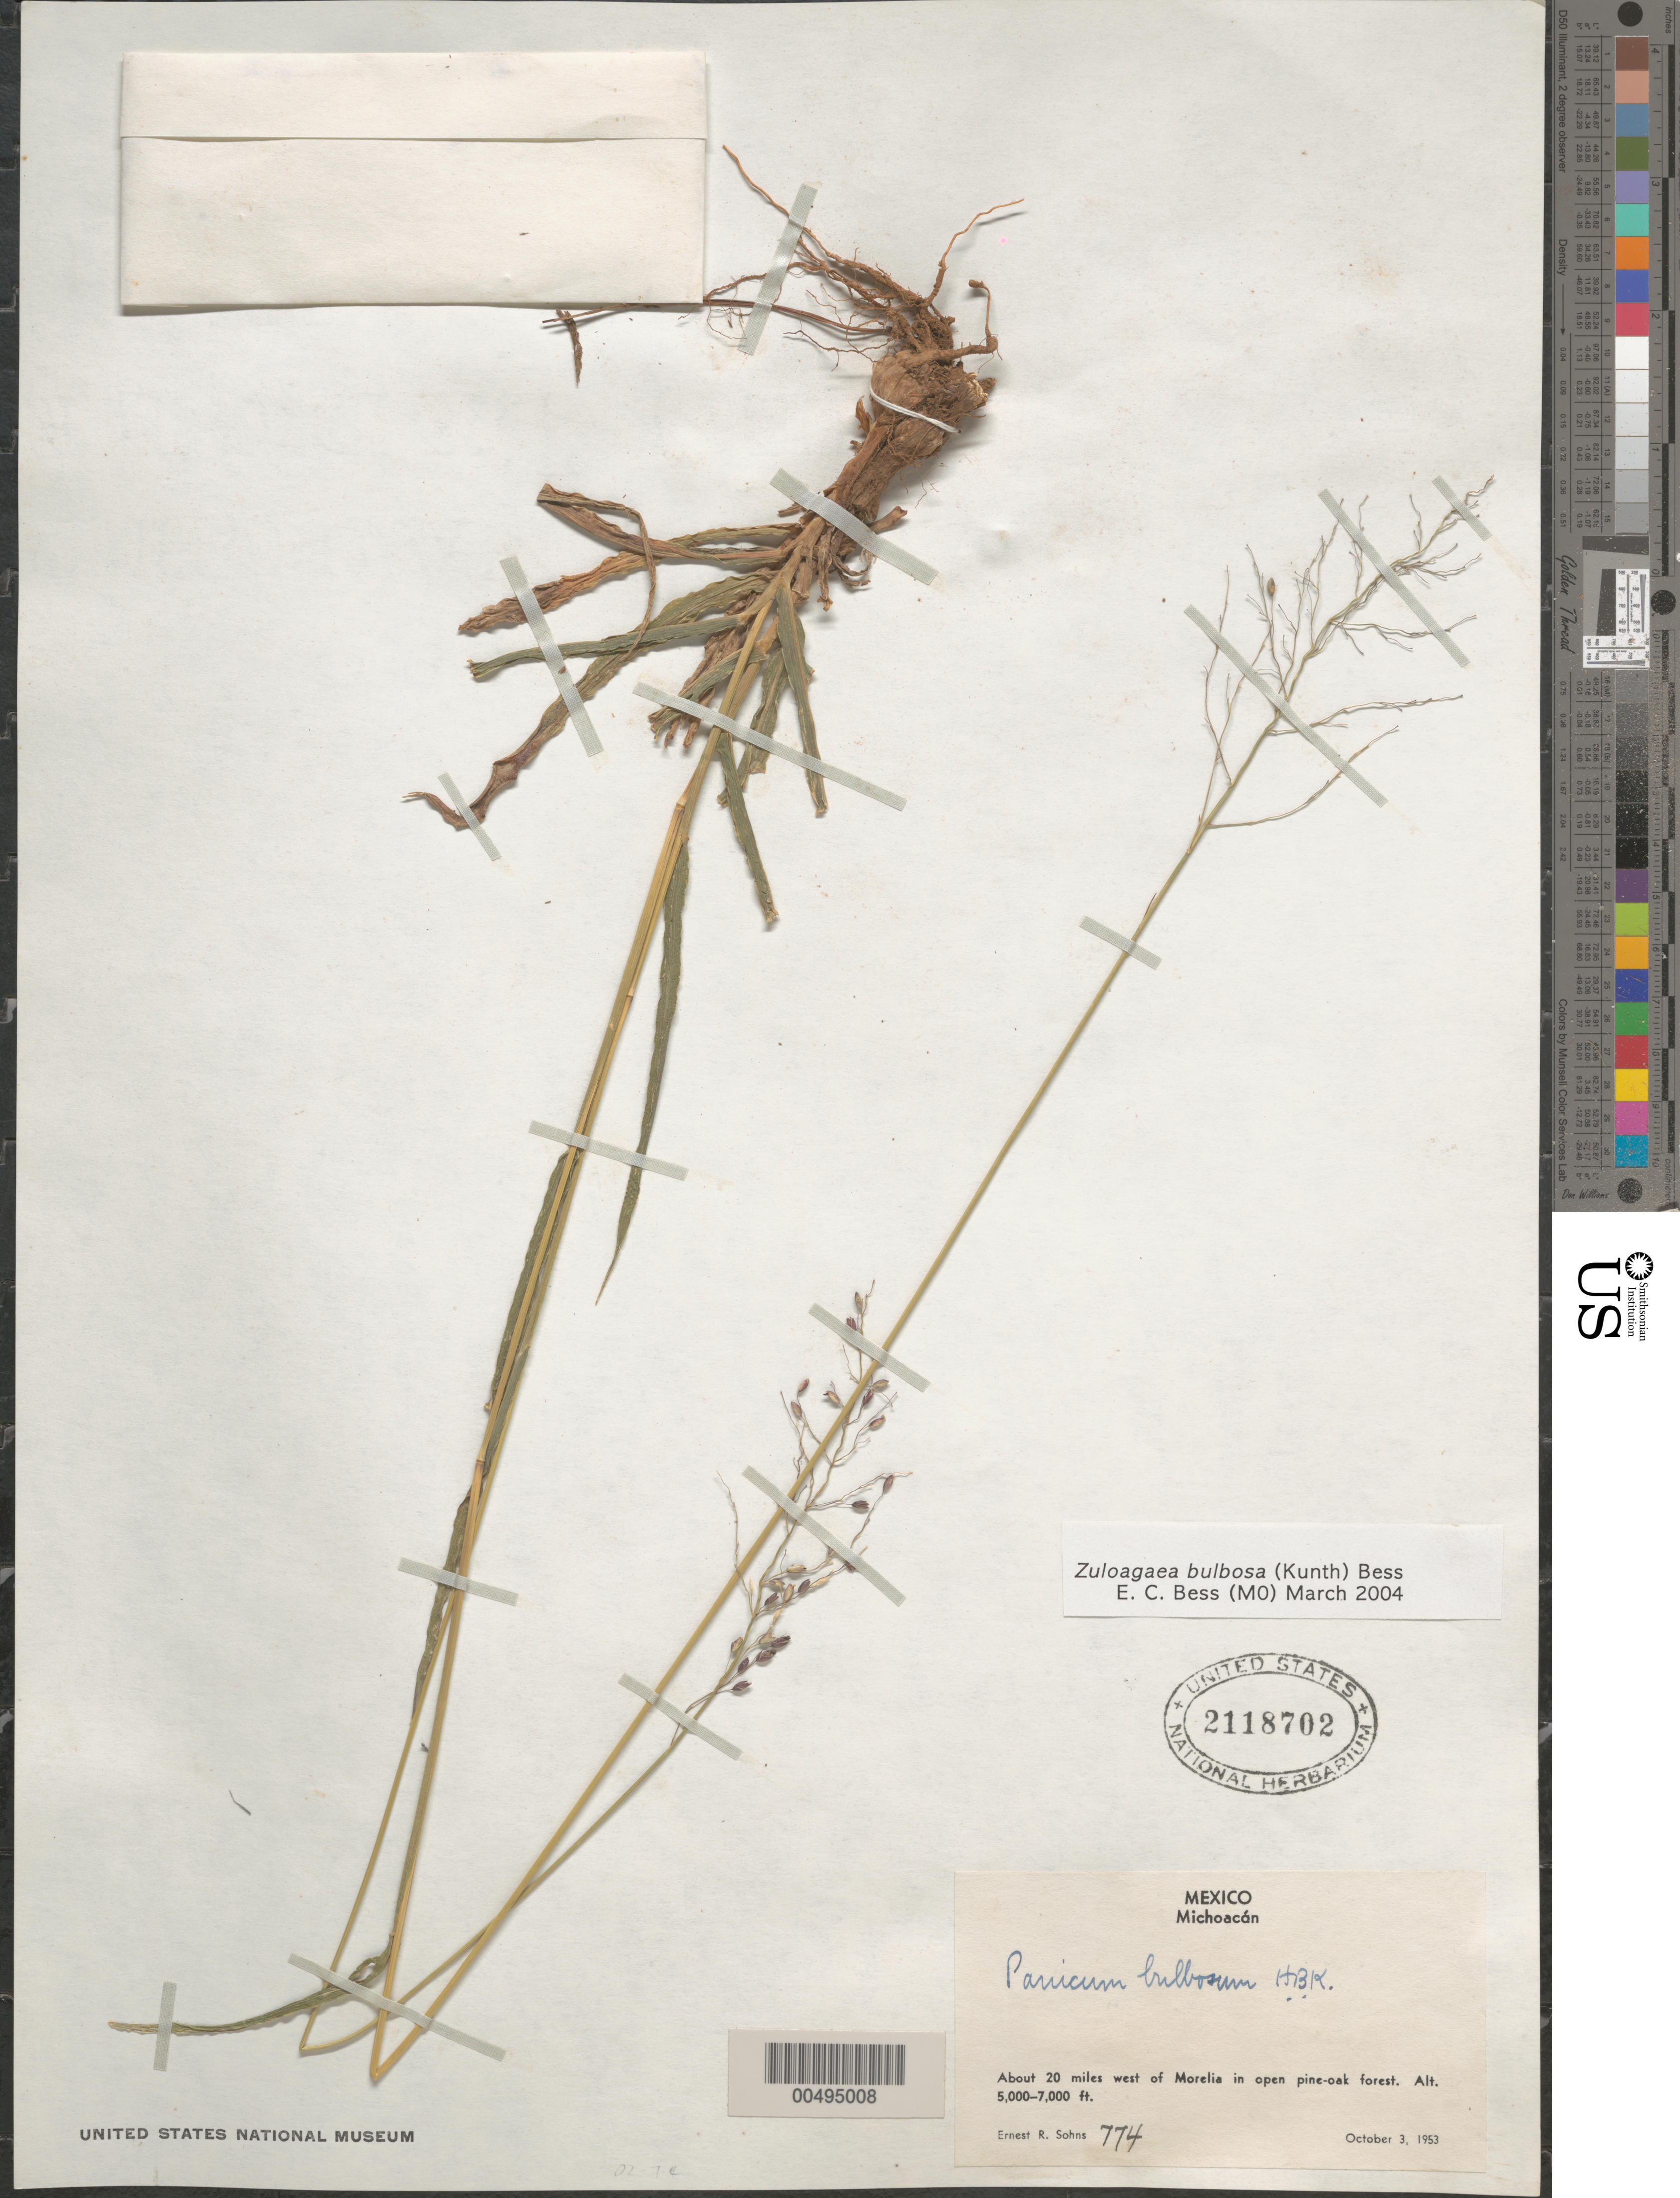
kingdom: Plantae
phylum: Tracheophyta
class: Liliopsida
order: Poales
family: Poaceae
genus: Panicum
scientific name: Panicum bulbosum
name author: Kunth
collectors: E. R. Sohns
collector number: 774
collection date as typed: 3 Oct 1953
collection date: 1953-10-03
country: Mexico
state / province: Michoacán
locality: About 20 mi W of Morelia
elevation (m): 1524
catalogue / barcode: US 2118702